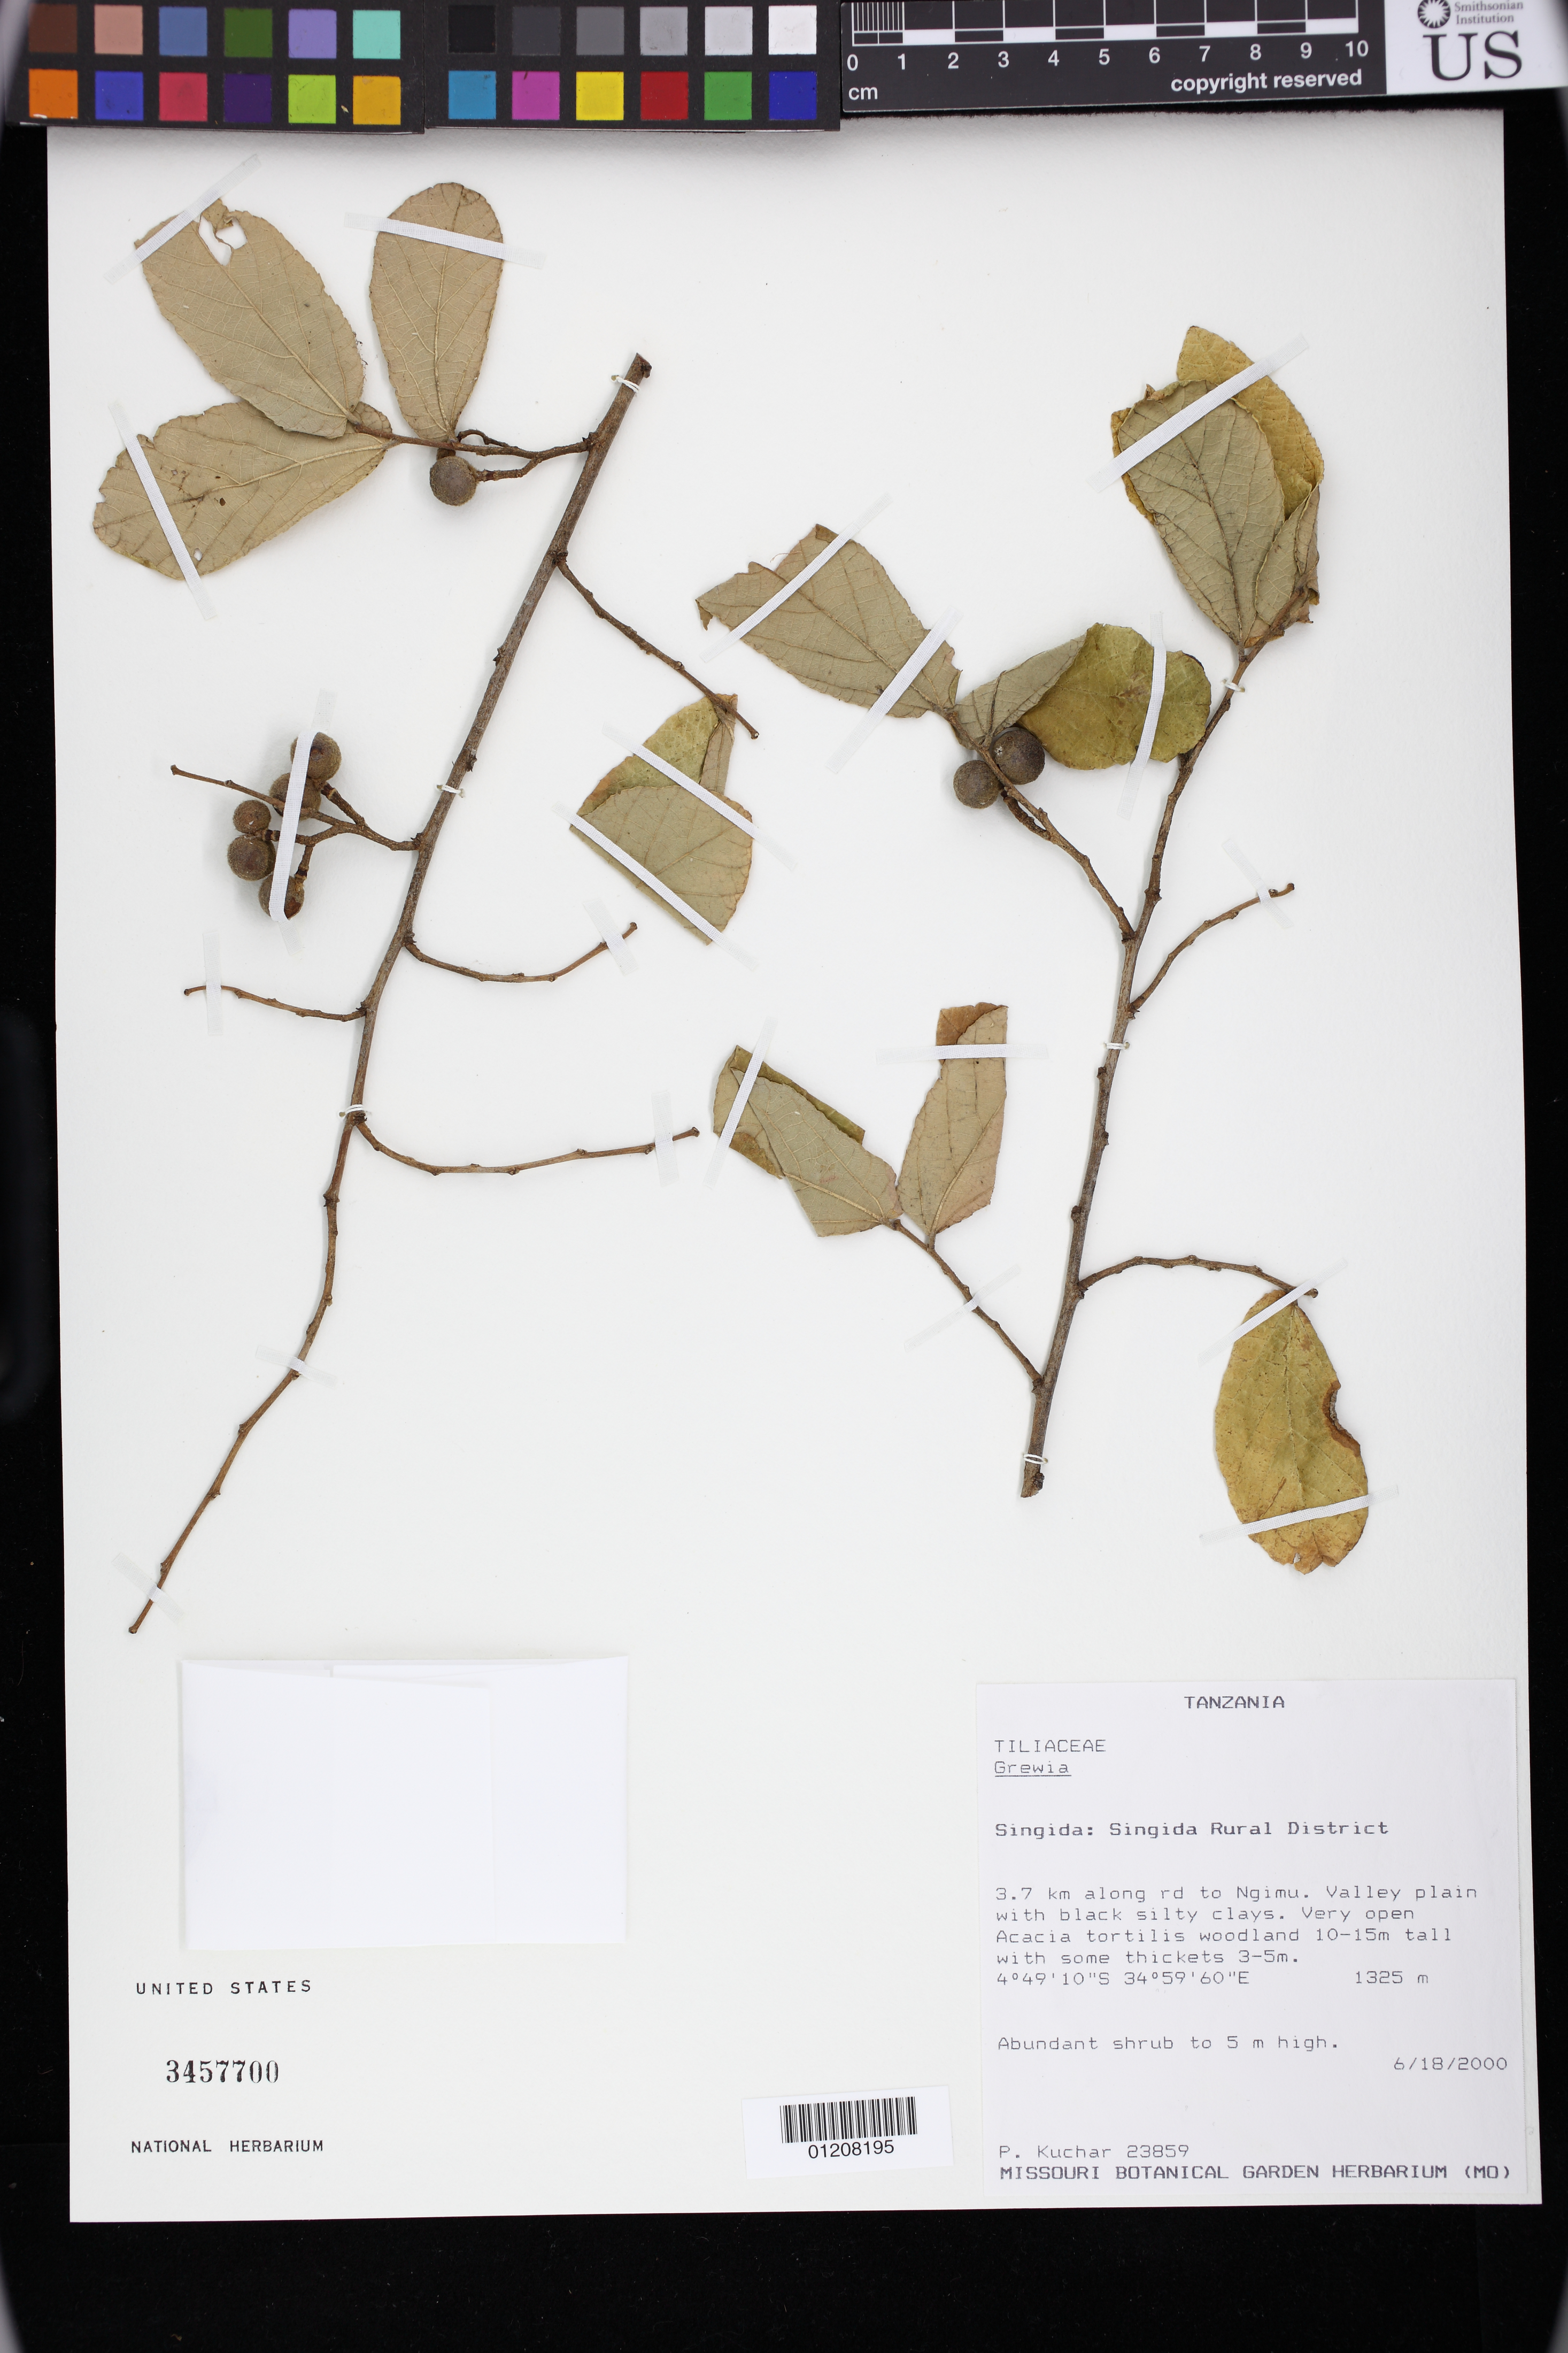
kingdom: Plantae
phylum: Tracheophyta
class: Magnoliopsida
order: Malvales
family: Malvaceae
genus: Grewia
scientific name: Grewia sp.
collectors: P. Kuchar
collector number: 23859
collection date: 2000-06-18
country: Tanzania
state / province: Singida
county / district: Singida Rural District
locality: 3.7 km along rd to Ngimu.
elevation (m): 1325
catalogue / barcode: US 3457700